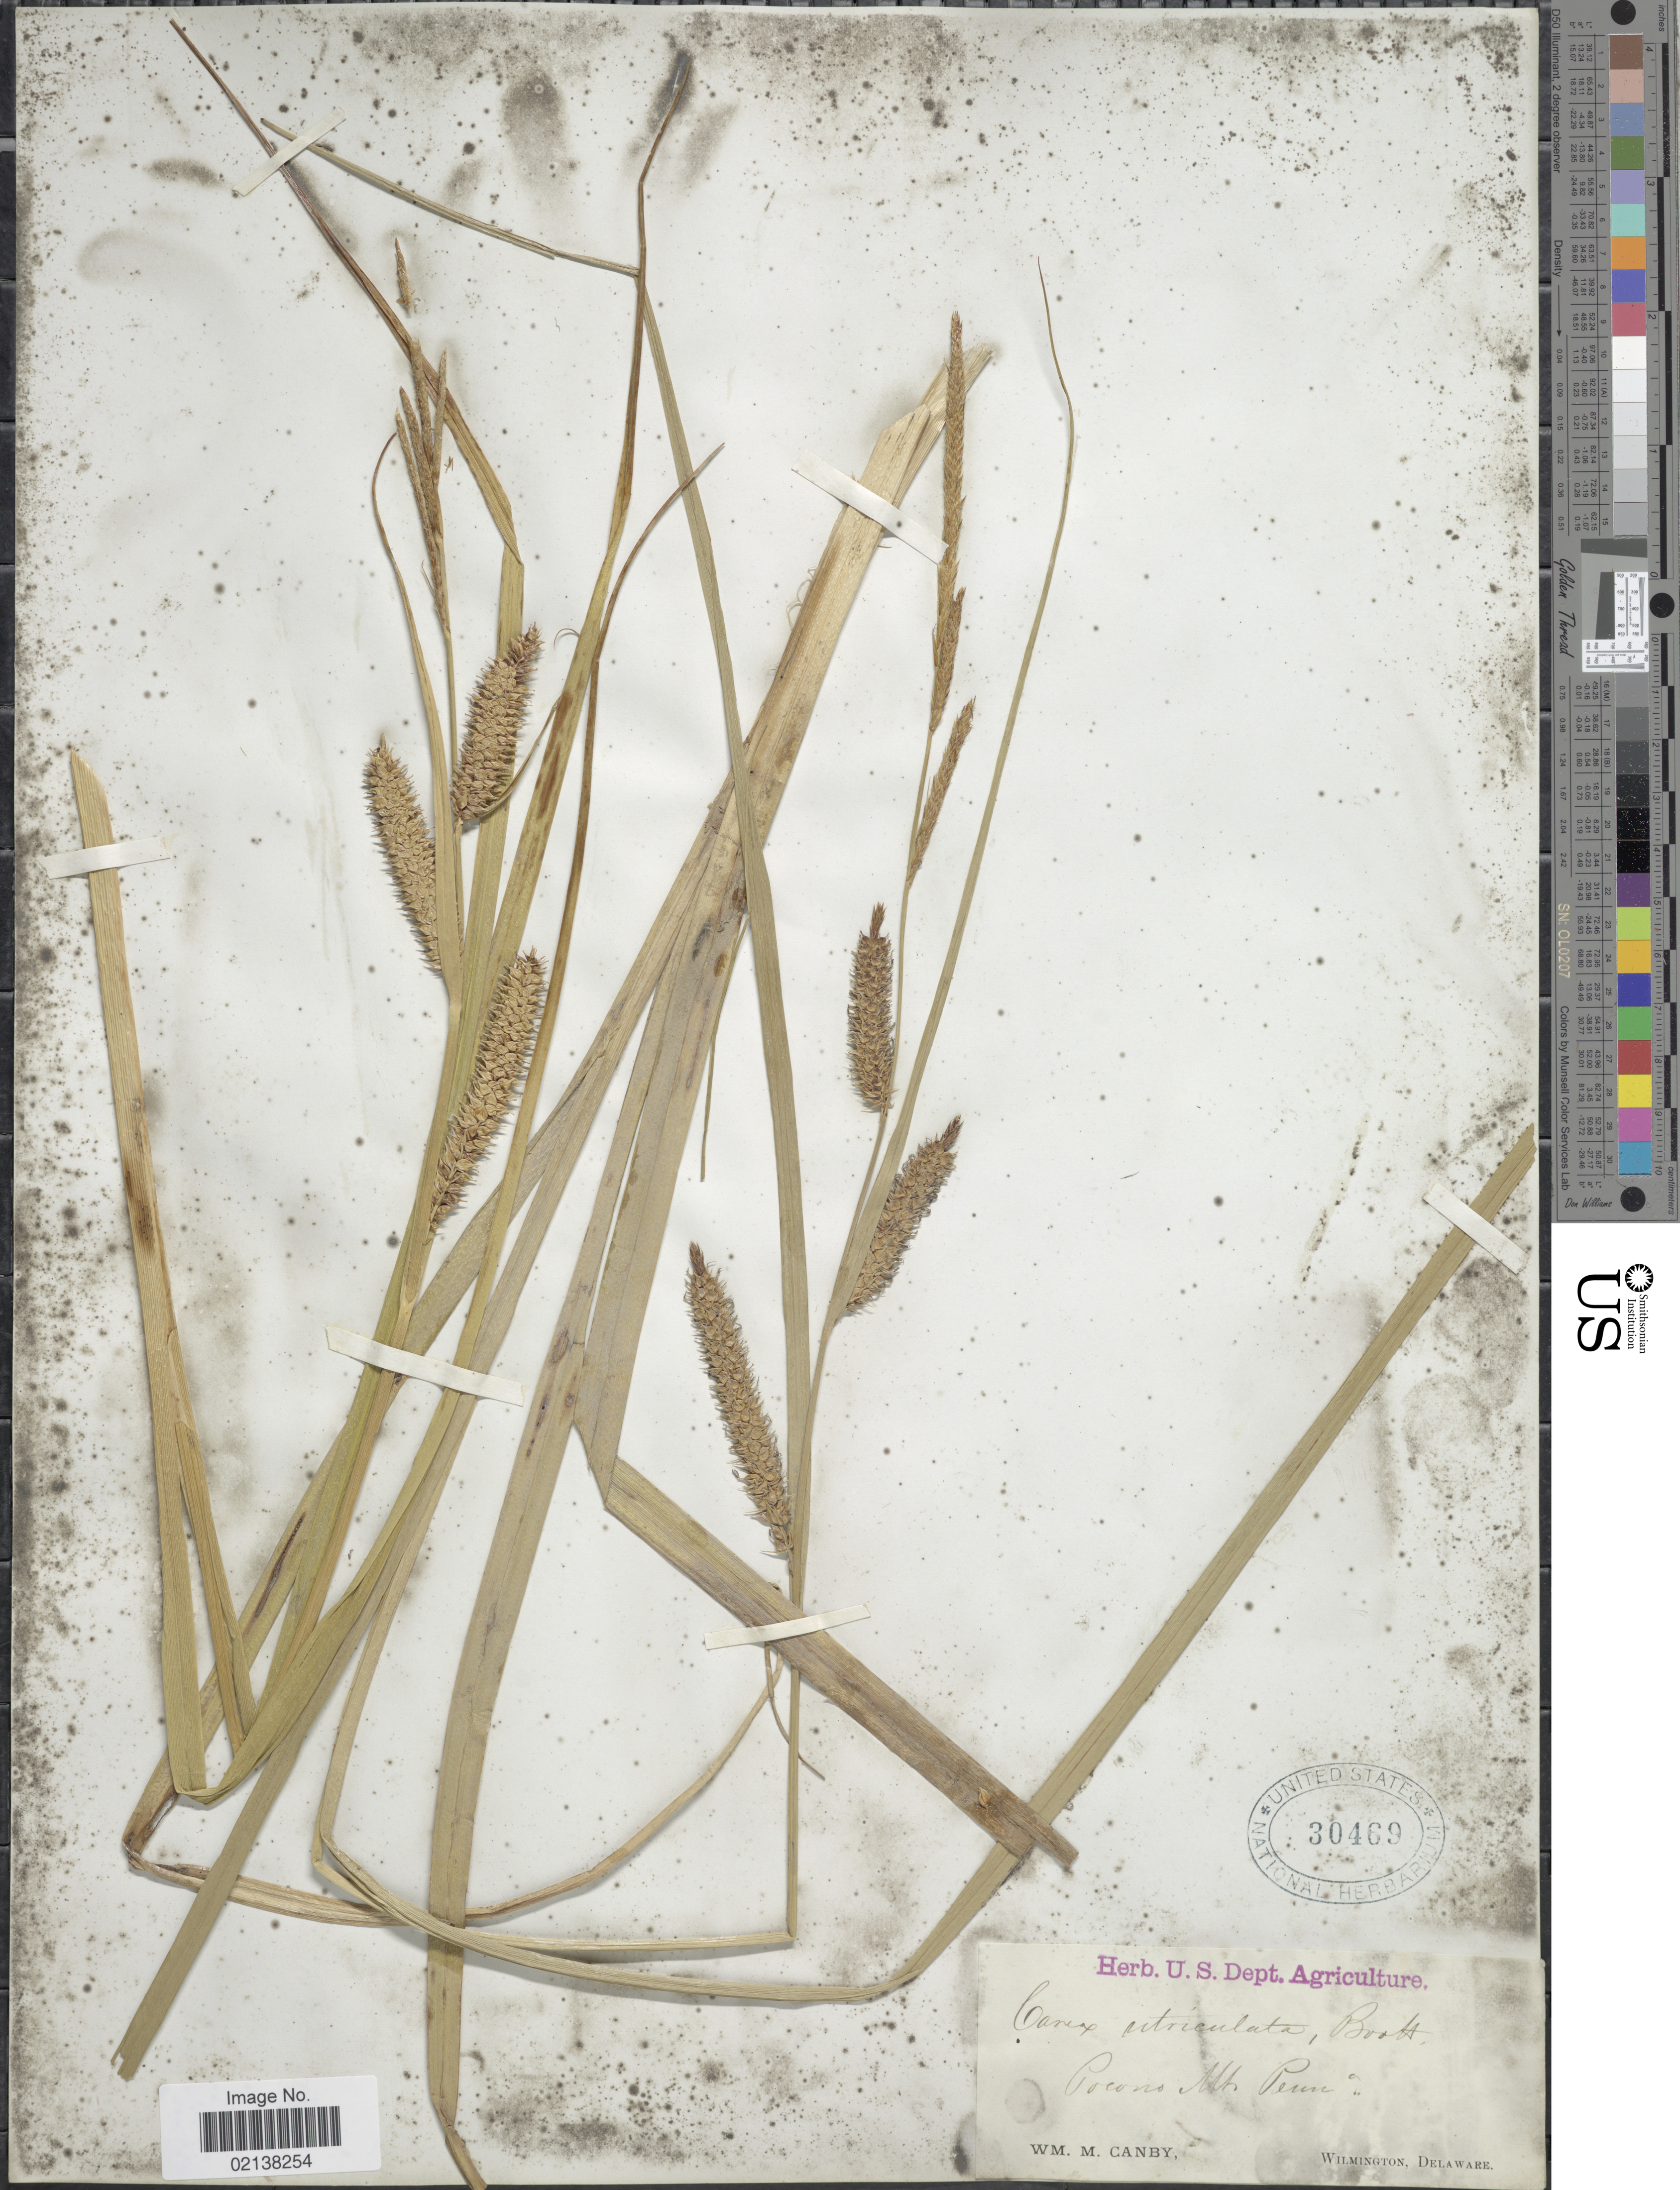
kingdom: Plantae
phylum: Tracheophyta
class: Liliopsida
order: Poales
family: Cyperaceae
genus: Carex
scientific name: Carex utriculata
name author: Boott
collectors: W. M. Canby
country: United States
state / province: Pennsylvania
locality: Pocono Mts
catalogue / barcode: US 30469